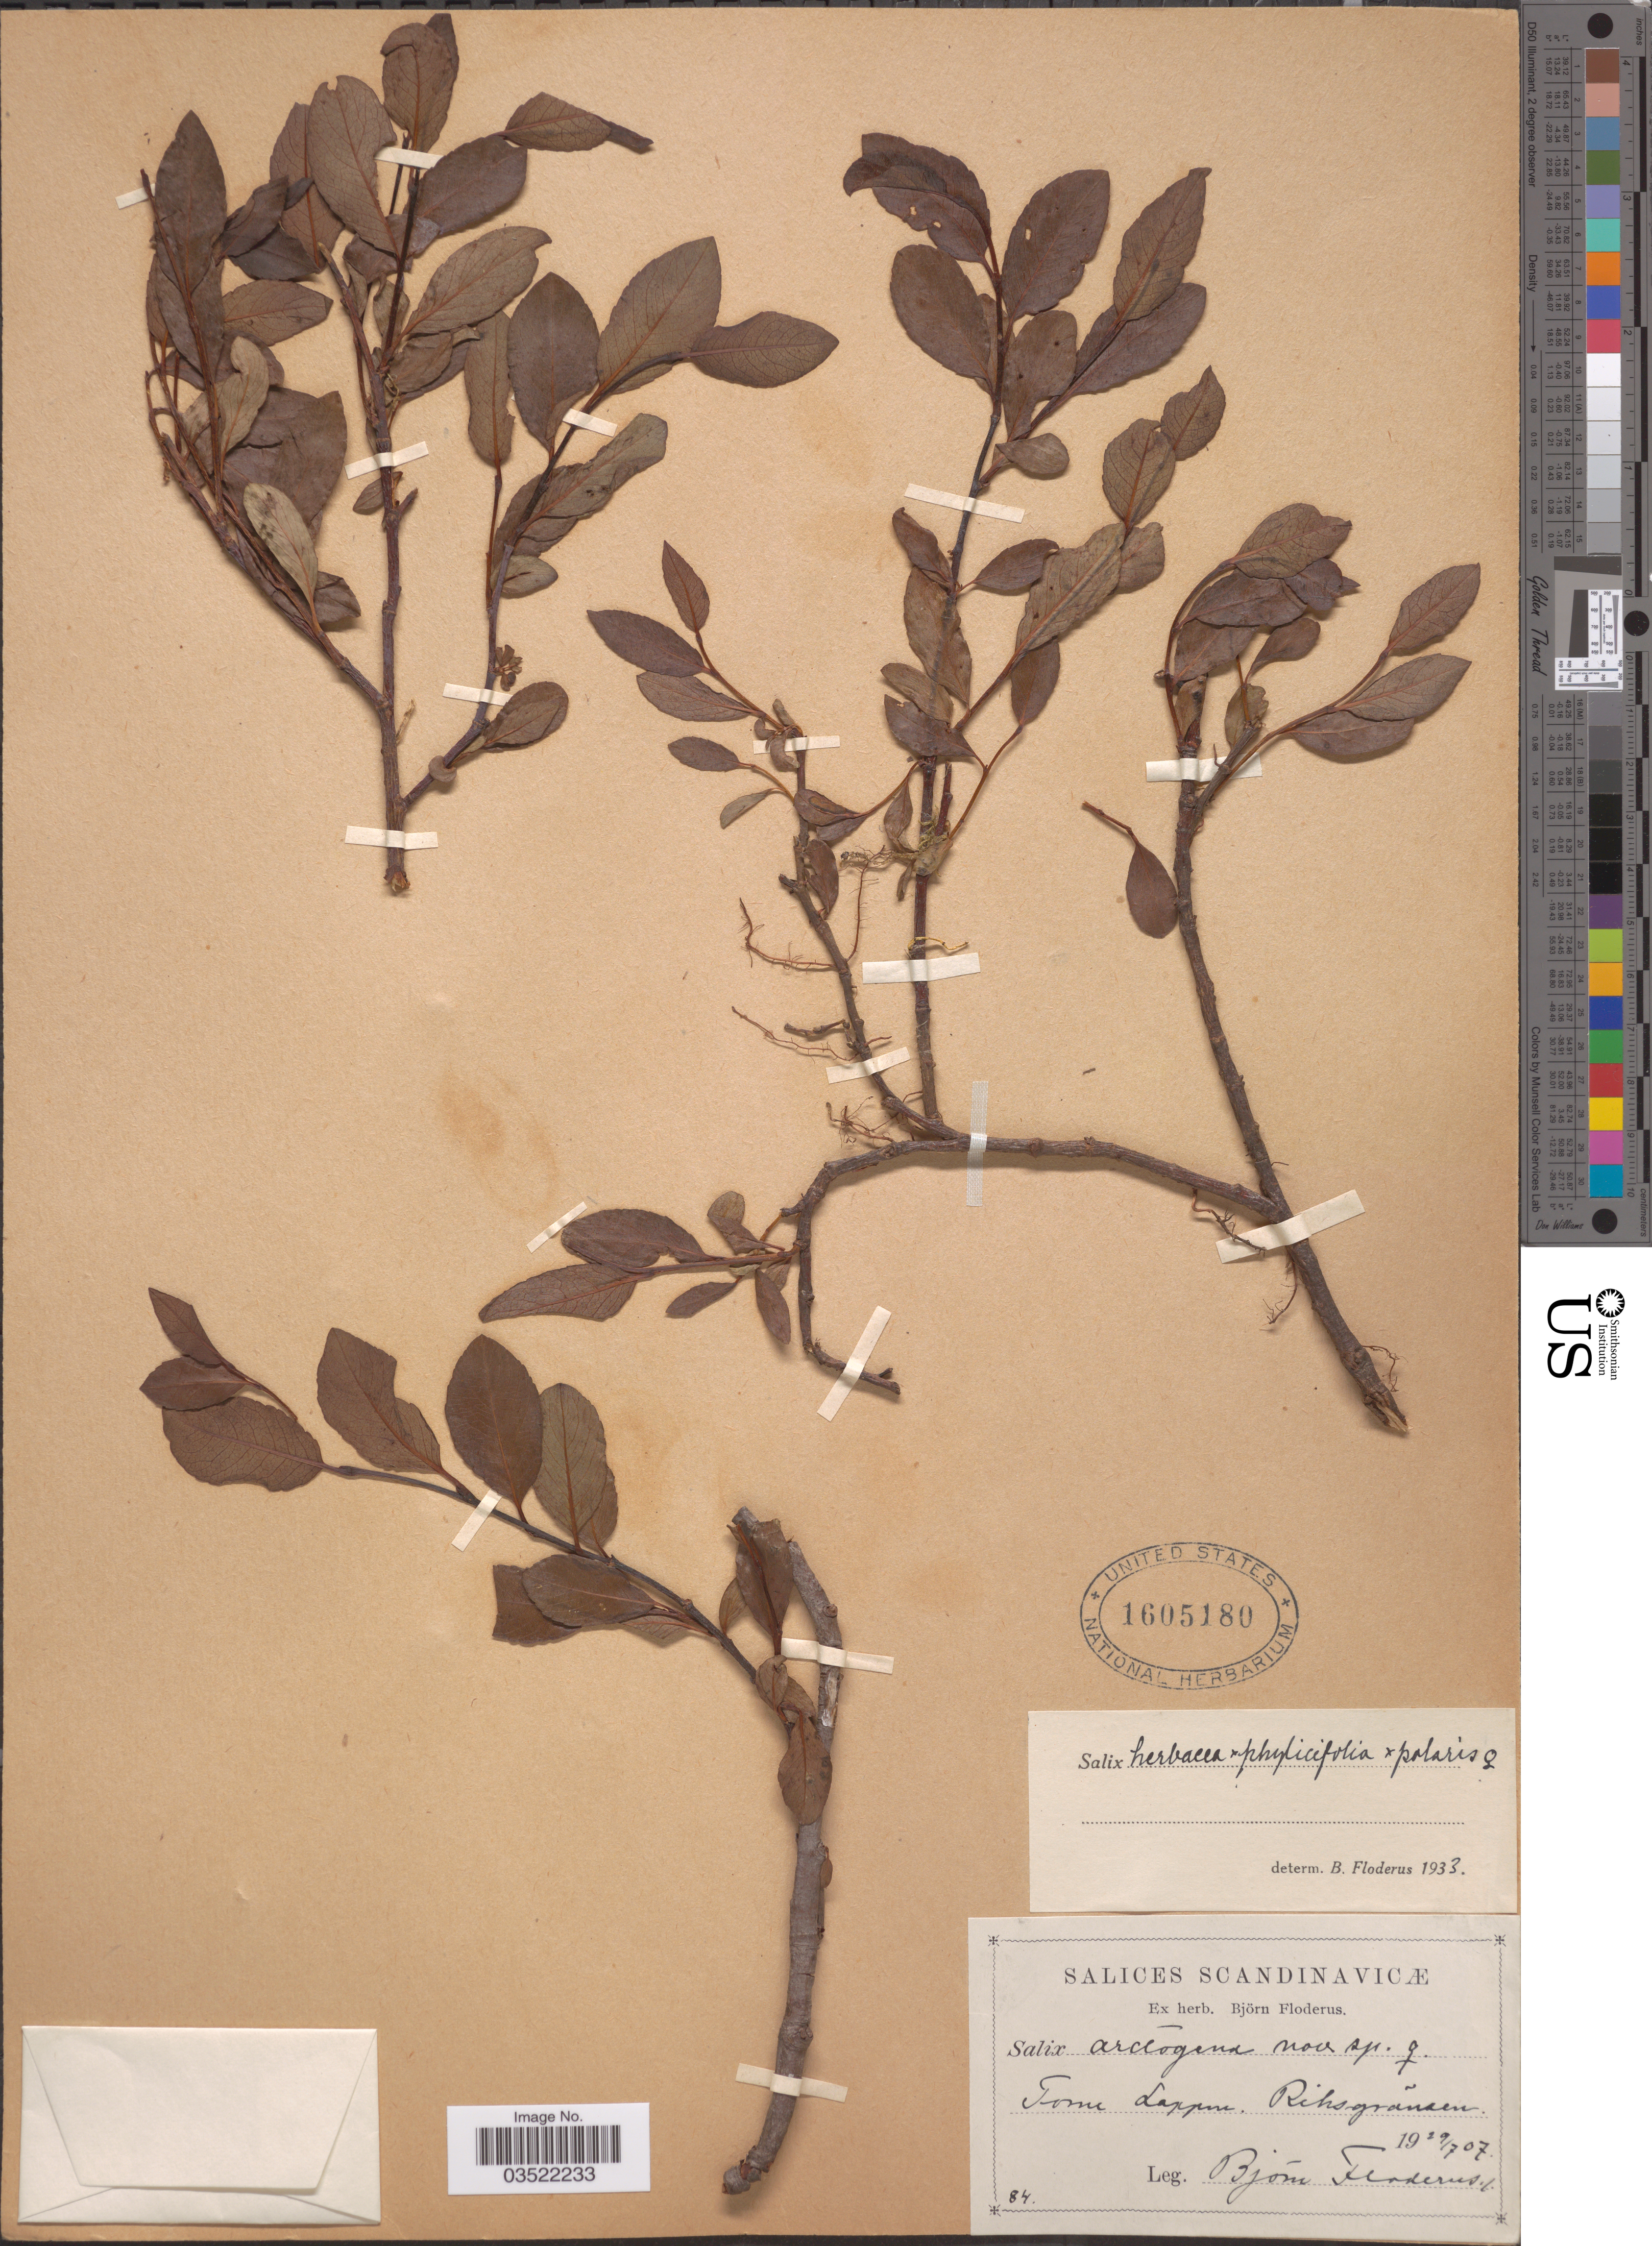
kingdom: Plantae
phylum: Tracheophyta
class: Magnoliopsida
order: Malpighiales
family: Salicaceae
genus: Salix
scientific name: Salix herbacea x S. phylicifolia L. x S. polaris Wahlenb.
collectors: B. G. O. Floderus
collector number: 84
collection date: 1907-07-29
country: Sweden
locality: Scandinavicæ. Torne Lappm. Riksgrãnsen.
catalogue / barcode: US 1605180